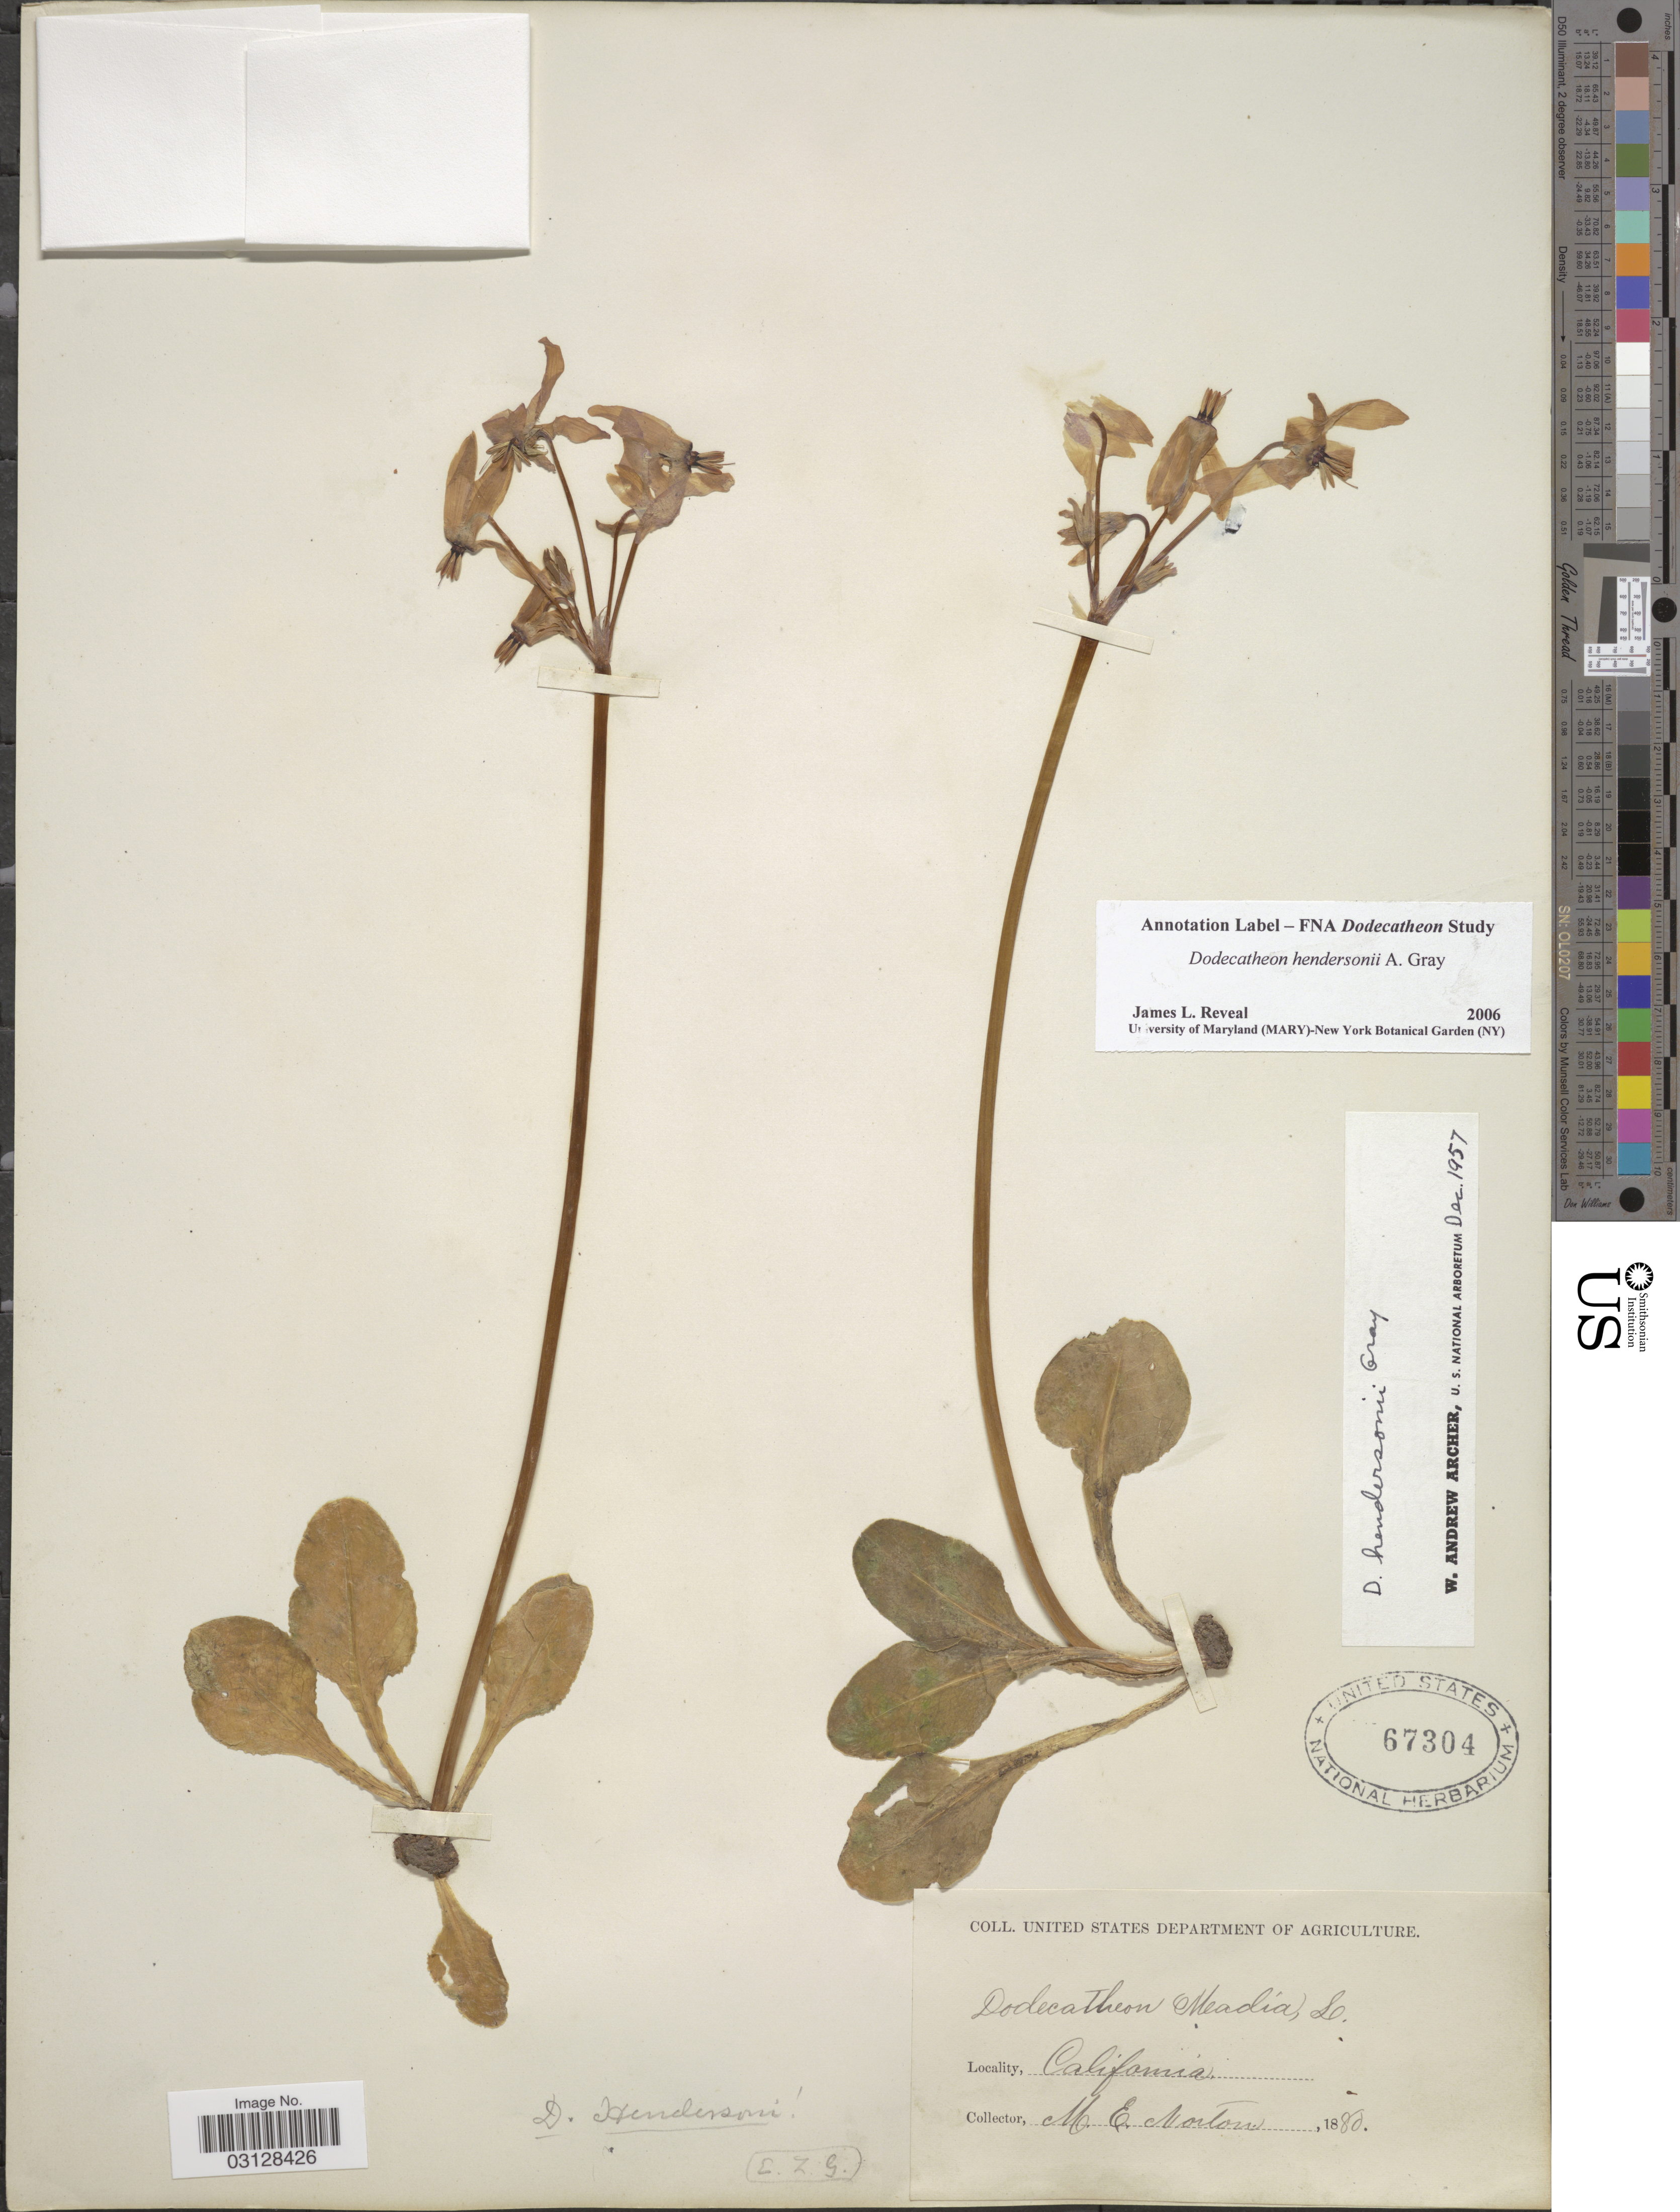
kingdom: Plantae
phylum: Tracheophyta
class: Magnoliopsida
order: Ericales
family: Primulaceae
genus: Dodecatheon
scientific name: Dodecatheon hendersonii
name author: A. Gray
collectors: M. Norton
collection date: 1880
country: United States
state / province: California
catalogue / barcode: US 67304